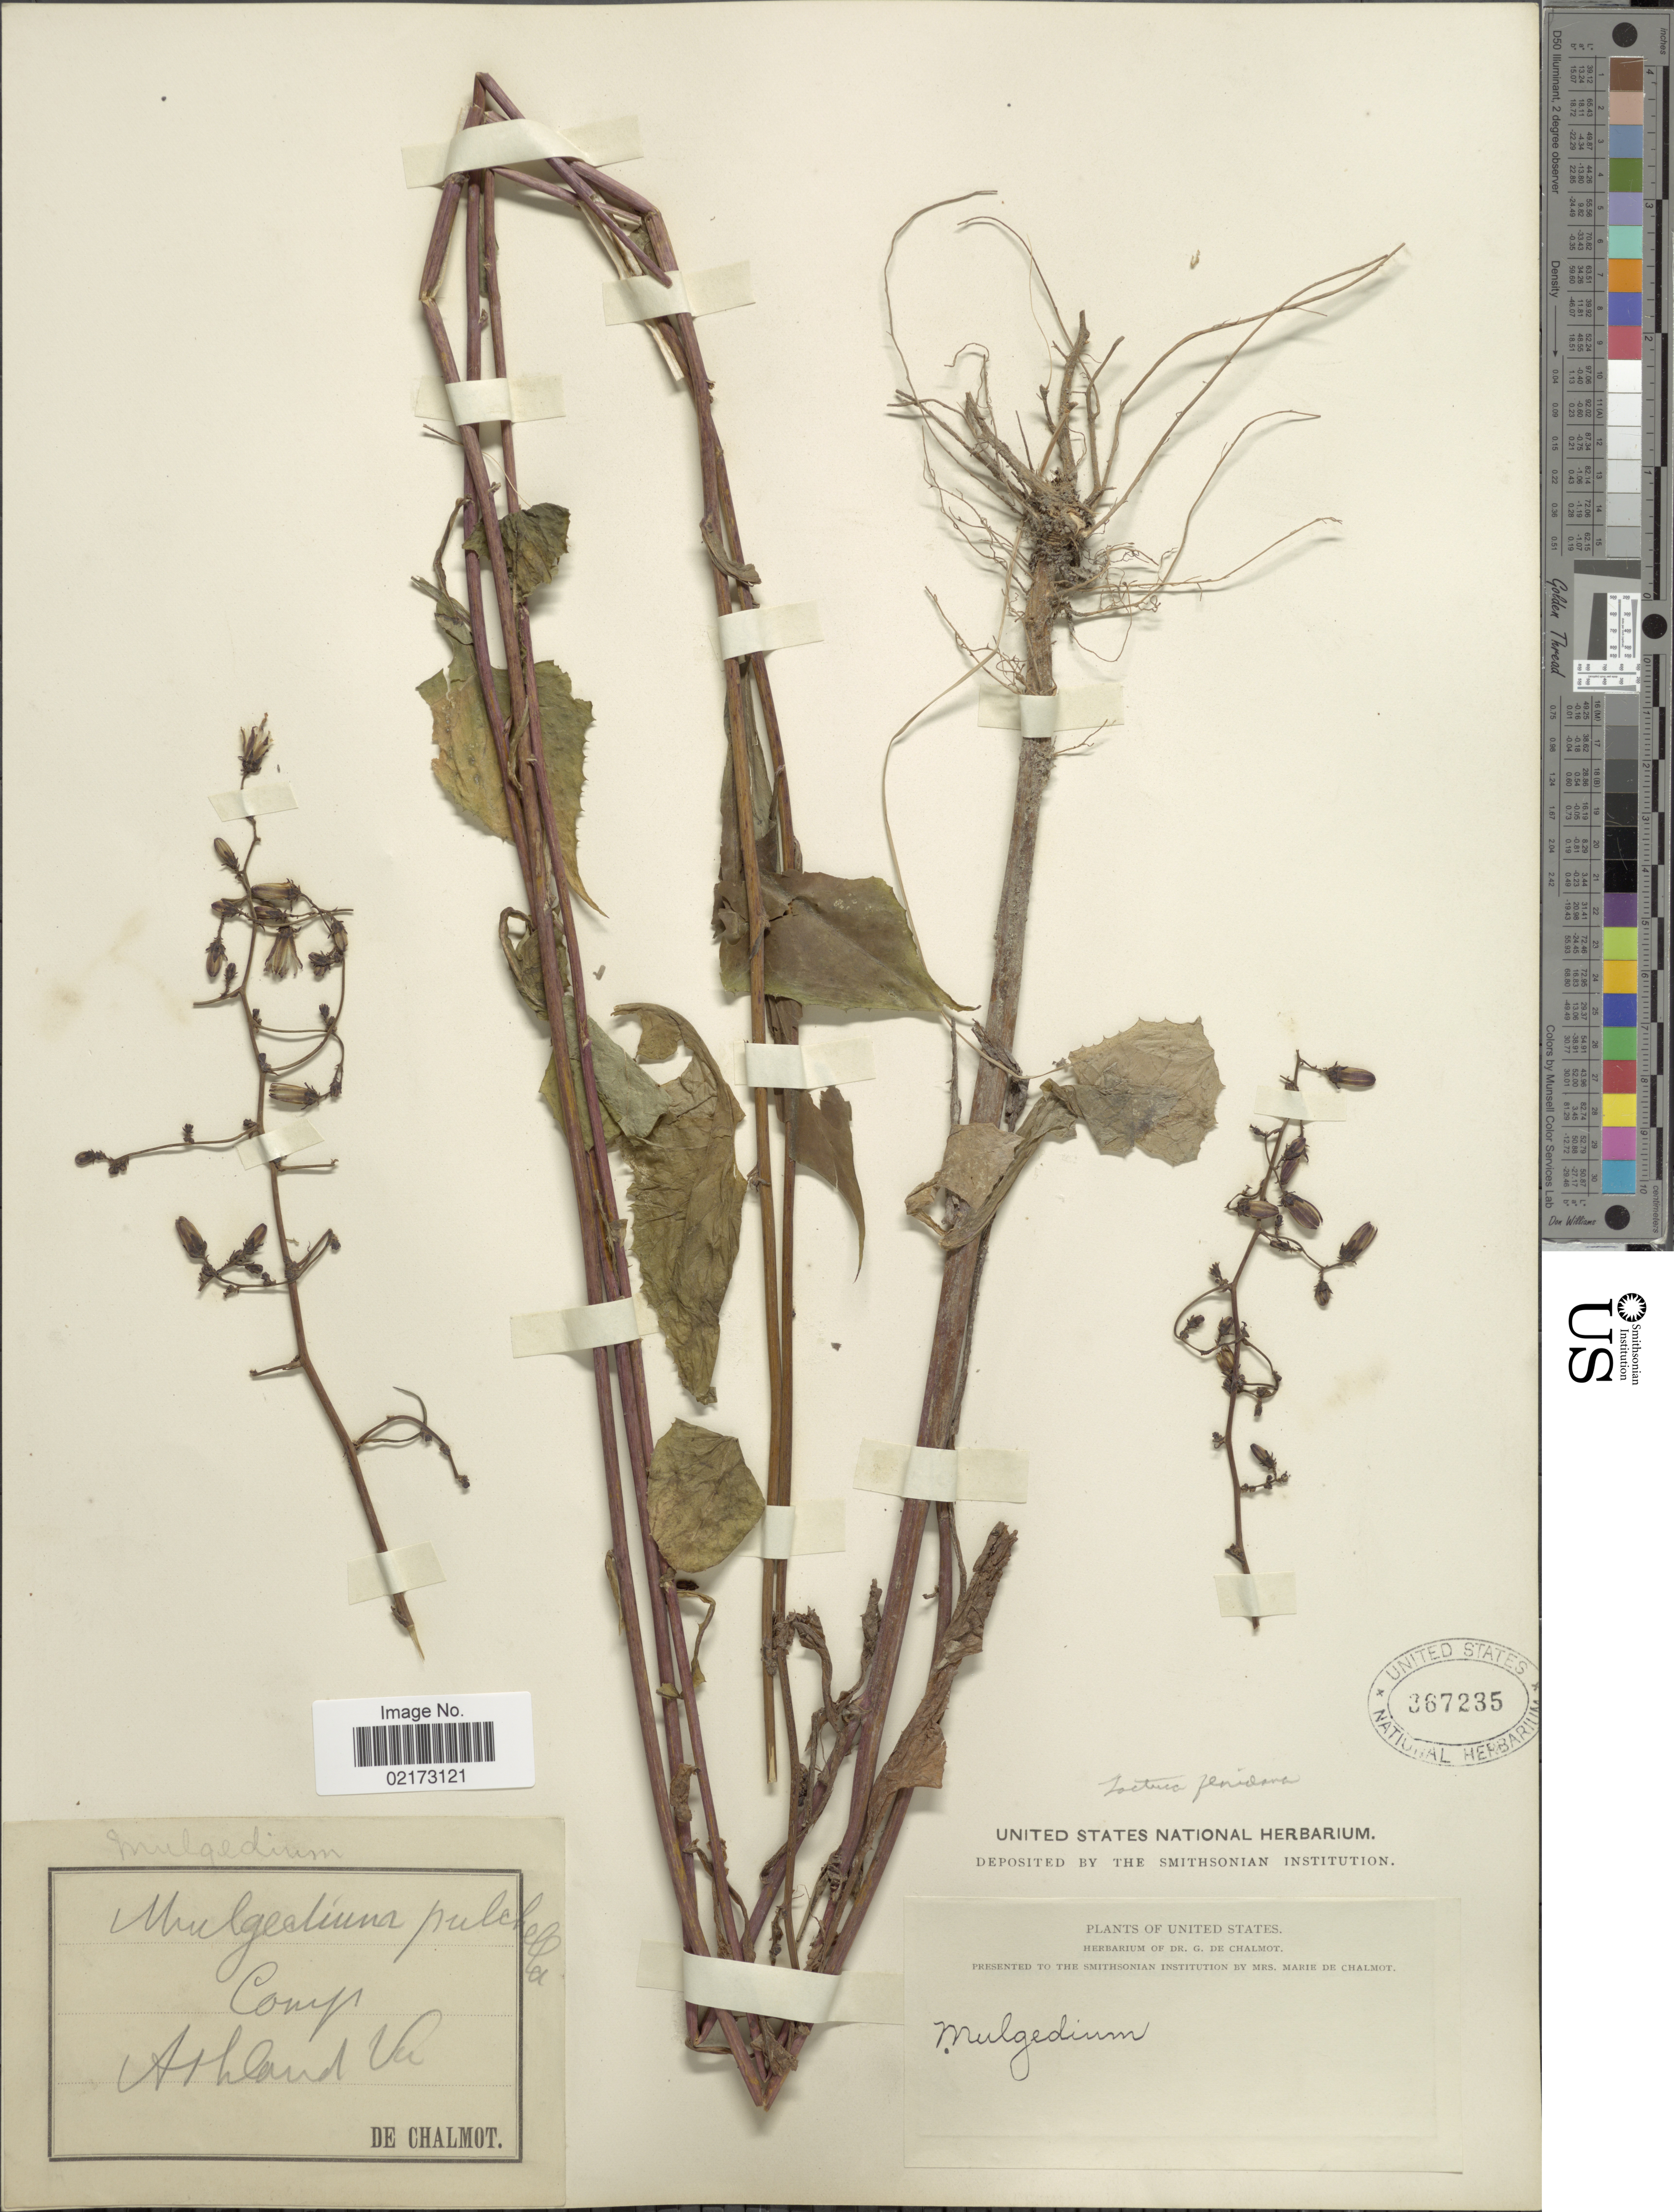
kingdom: Plantae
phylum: Tracheophyta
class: Magnoliopsida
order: Asterales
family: Asteraceae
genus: Lactuca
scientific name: Lactuca floridana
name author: (L.) Gaertn.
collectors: G. de Chalmot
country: United States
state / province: Virginia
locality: United States, Ashland, Va.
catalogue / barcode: US 367235